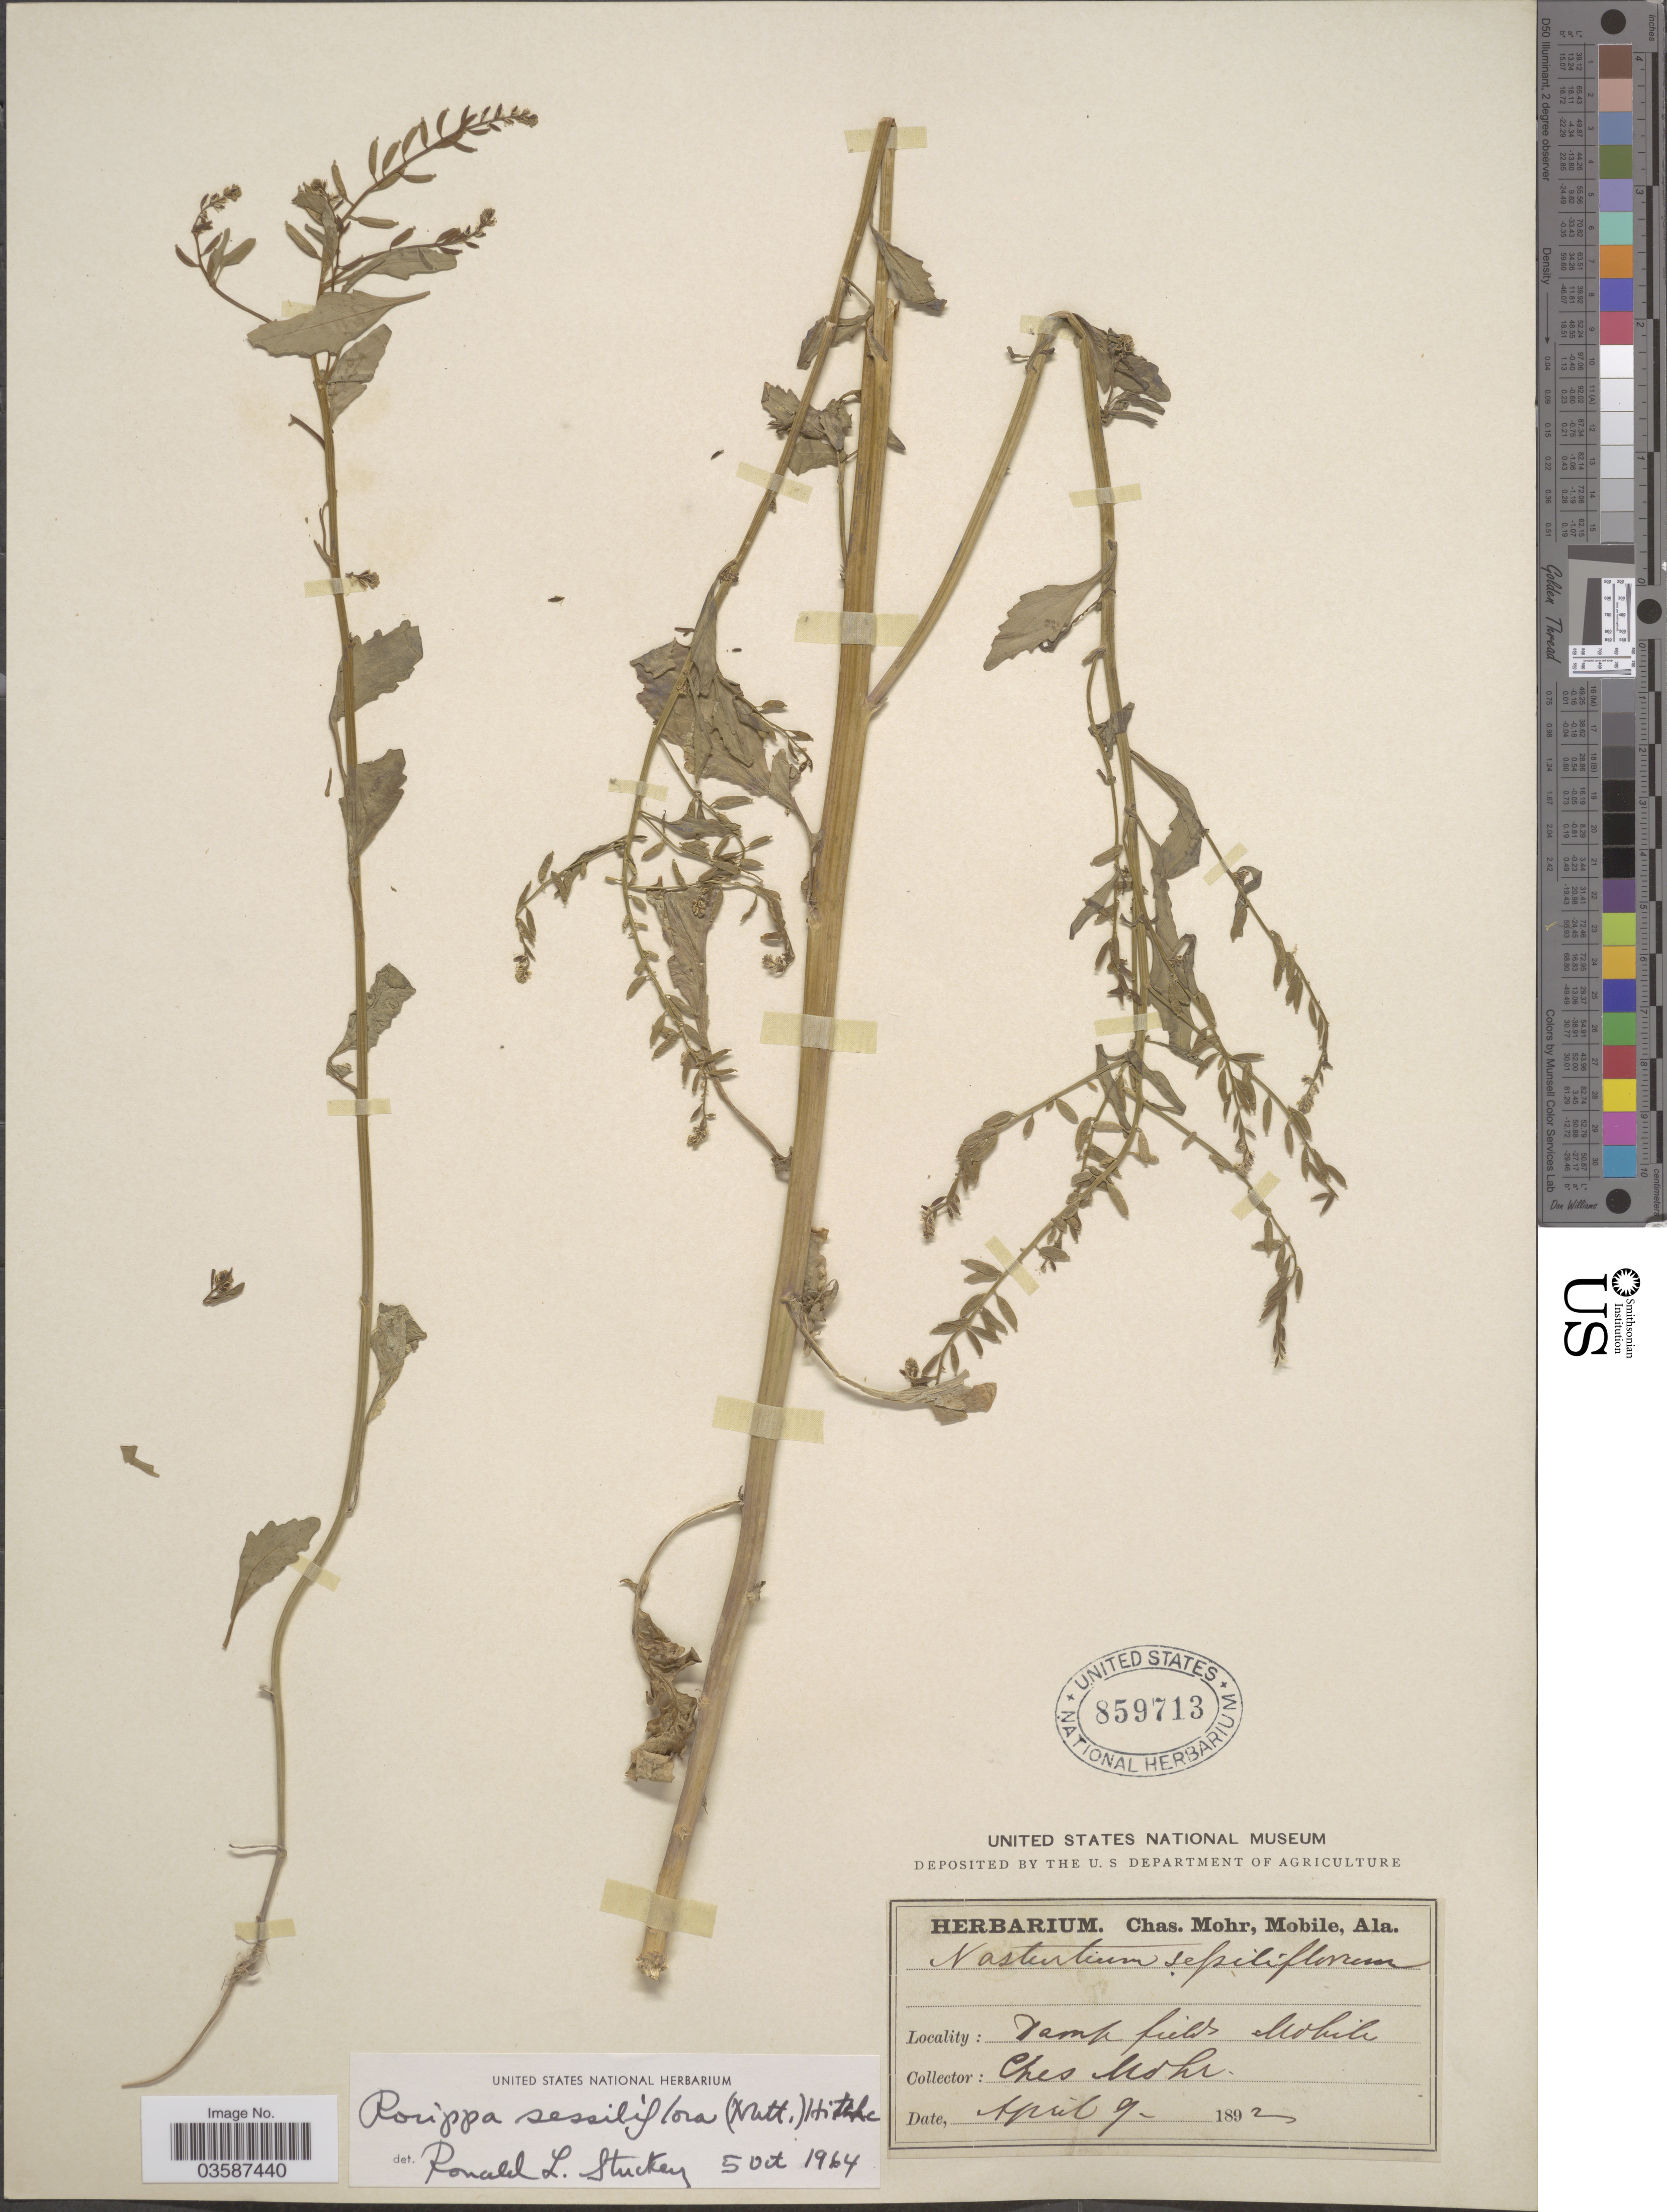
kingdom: Plantae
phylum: Tracheophyta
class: Magnoliopsida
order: Brassicales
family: Brassicaceae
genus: Rorippa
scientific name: Rorippa sessiliflora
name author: (Nutt.) Hitchc.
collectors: Mohr, C. T. (herbarium)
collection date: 1892-04-09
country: United States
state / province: Alabama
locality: Bank fields Mobile.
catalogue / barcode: US 859713